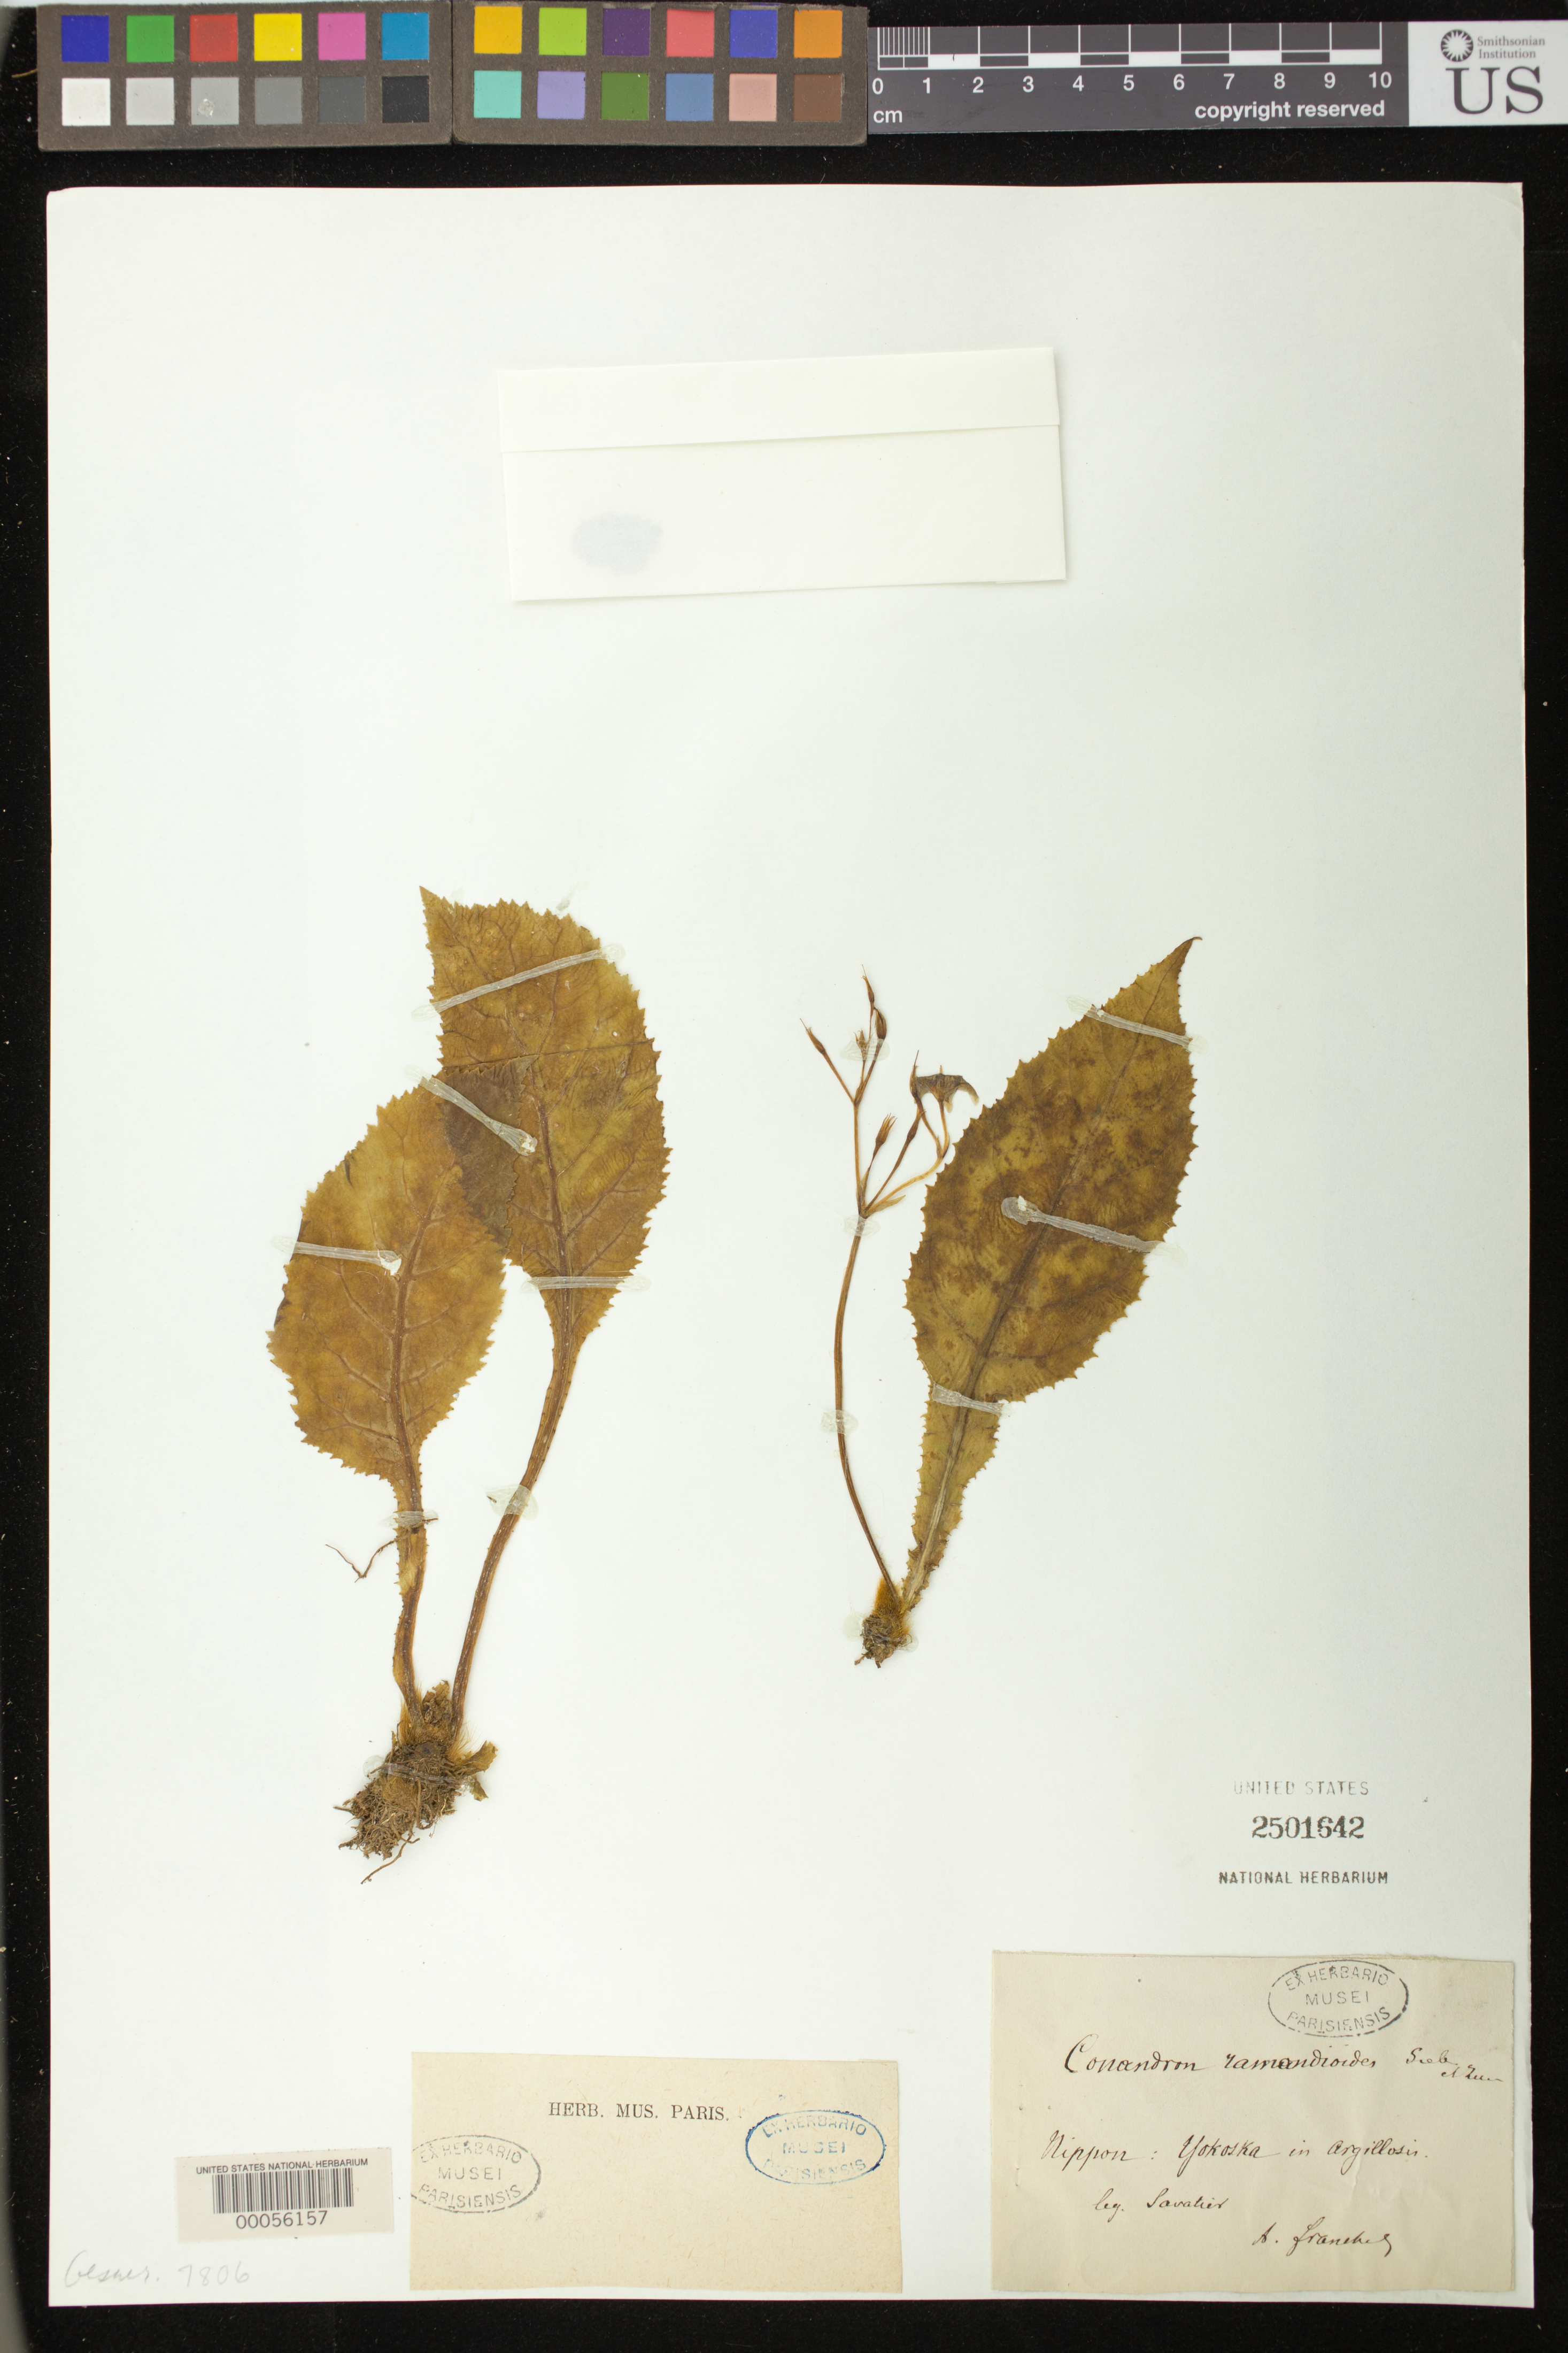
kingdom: Plantae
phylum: Tracheophyta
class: Magnoliopsida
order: Lamiales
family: Gesneriaceae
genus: Conandron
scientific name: Conandron ramondioides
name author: Siebold & Zucc.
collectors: P. Savatier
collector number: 2501642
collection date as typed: Jul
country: Japan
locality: Yokoska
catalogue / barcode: US 2501642